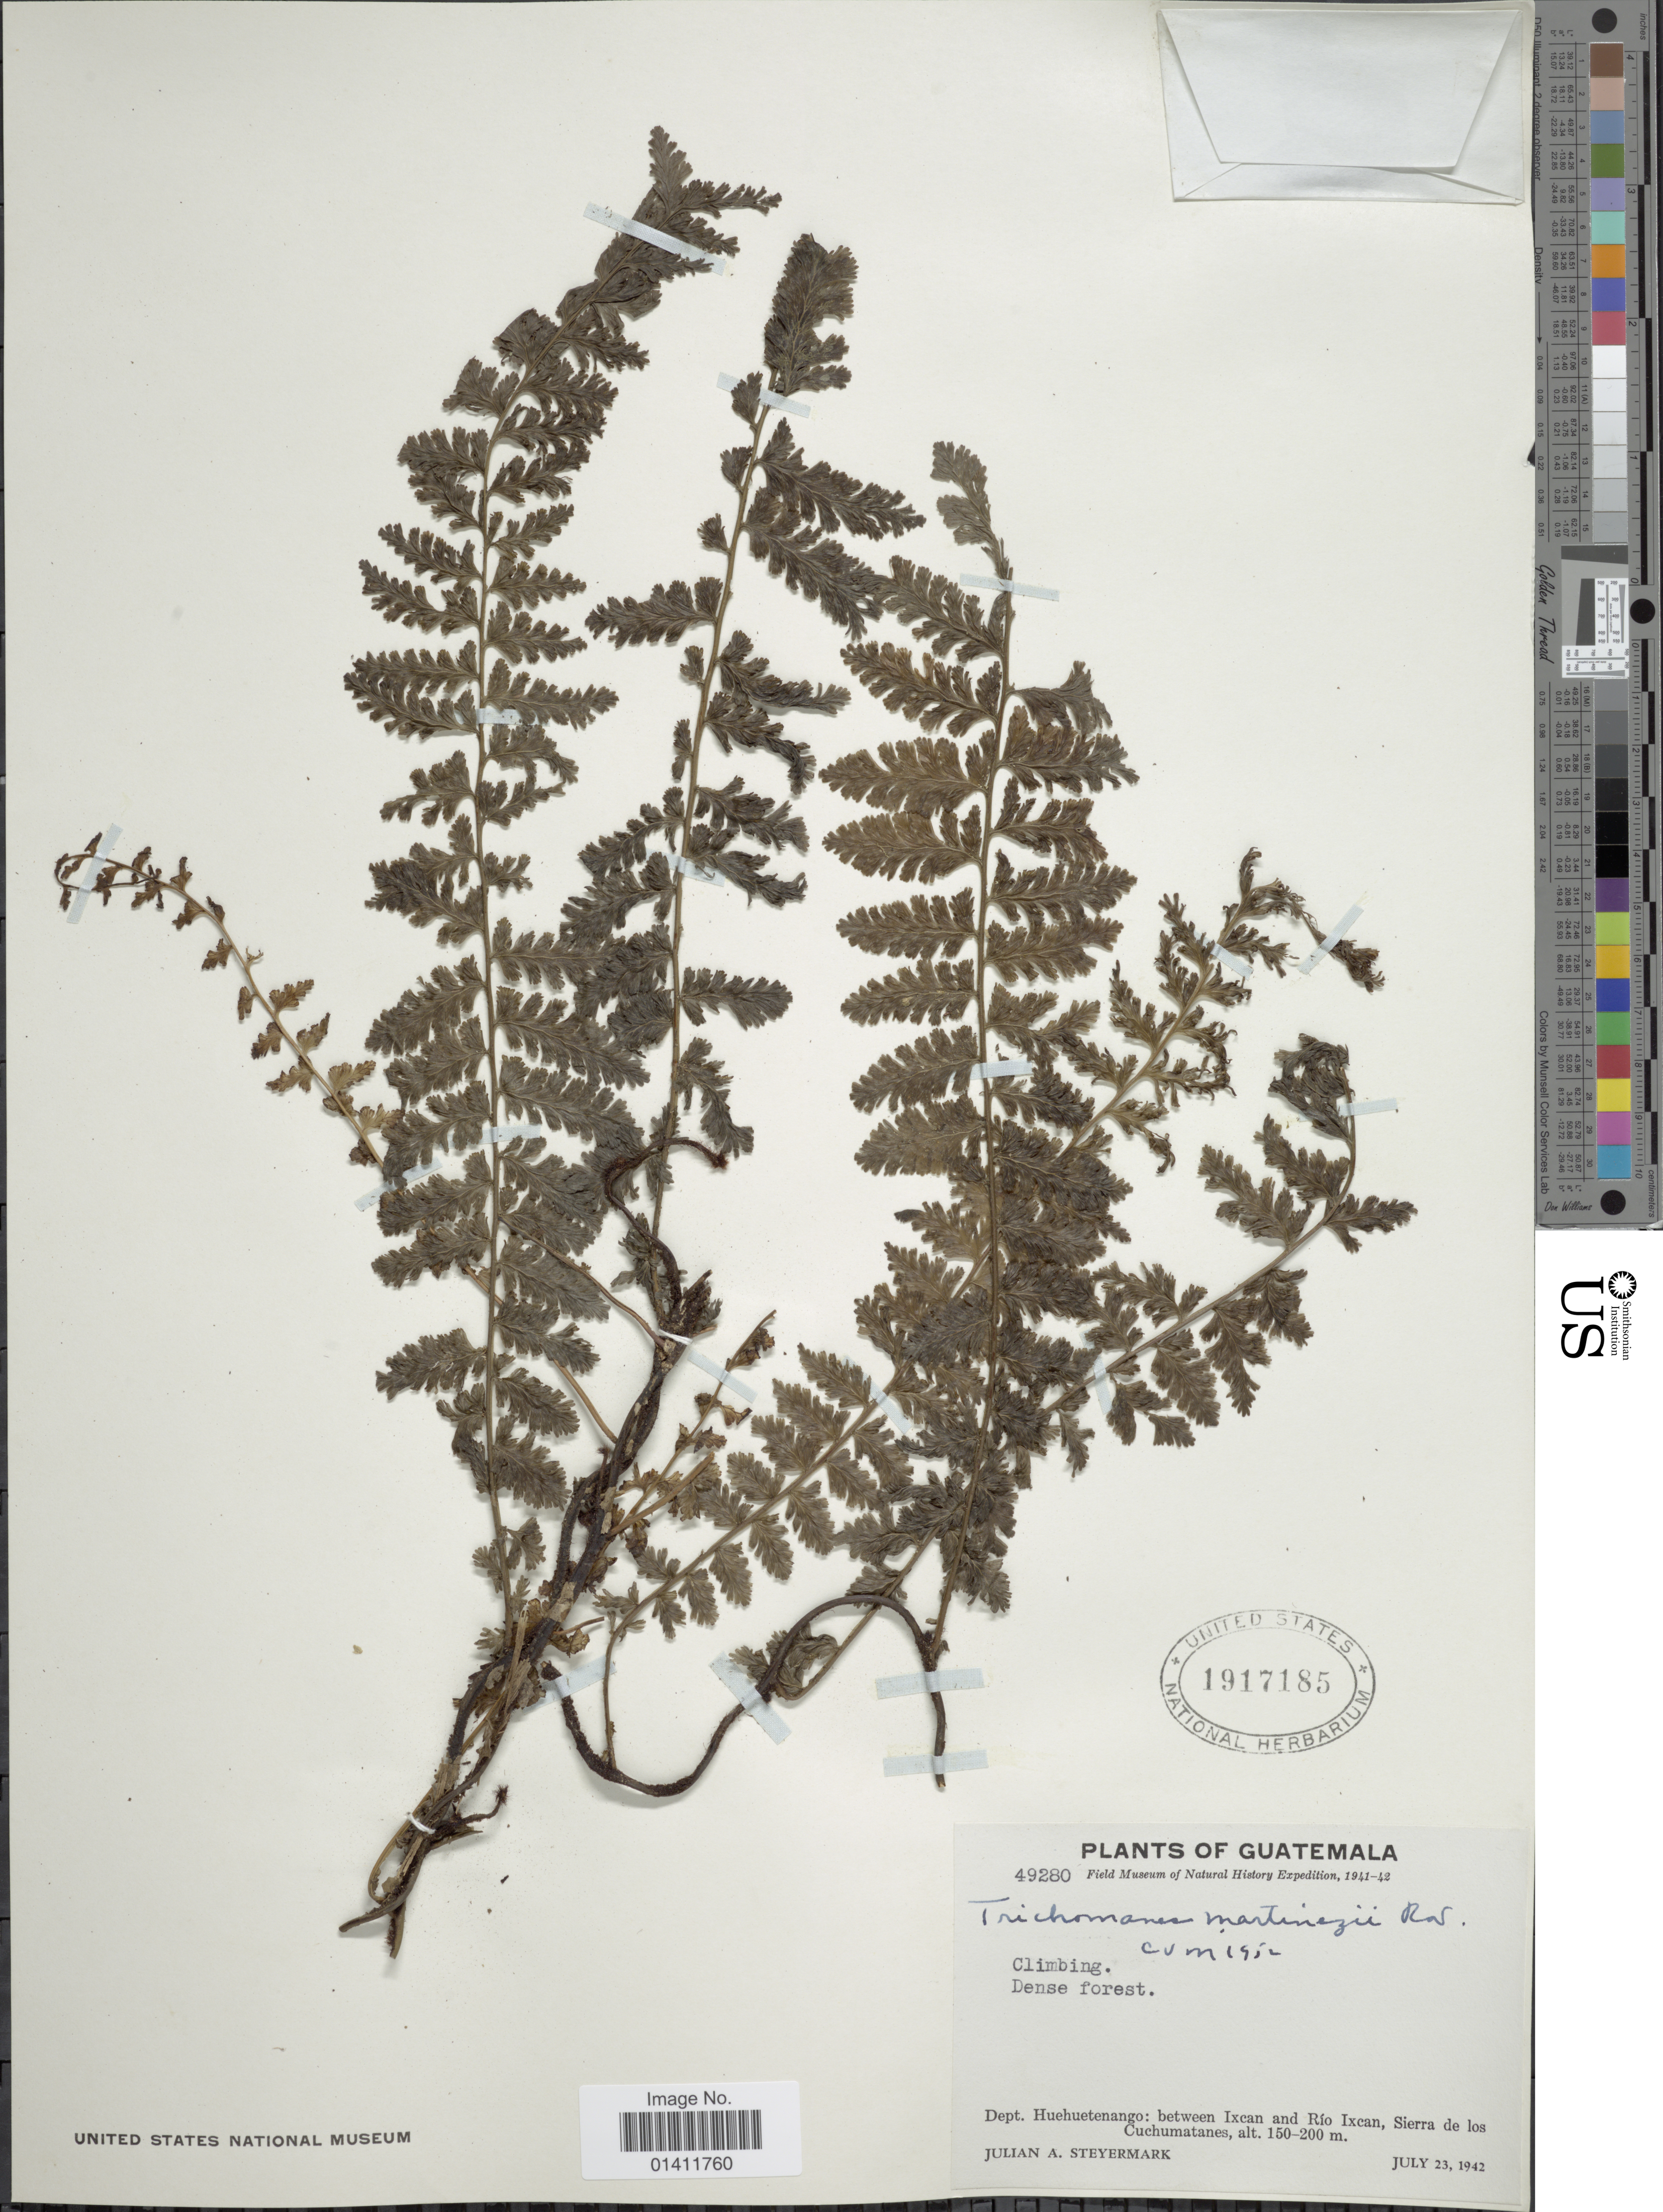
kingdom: Plantae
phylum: Tracheophyta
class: Polypodiopsida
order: Hymenophyllales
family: Hymenophyllaceae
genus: Vandenboschia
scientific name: Vandenboschia collariata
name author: (Bosch) Ebihara & K. Iwats.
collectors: J. Steyermark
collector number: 49280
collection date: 1942-07-23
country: Guatemala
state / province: Huehuetenango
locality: Dept. Huehuetenango: between Ixcan and Rio Ixcan, Sierra de los Cuchumatanes.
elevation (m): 150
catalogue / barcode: US 1917185